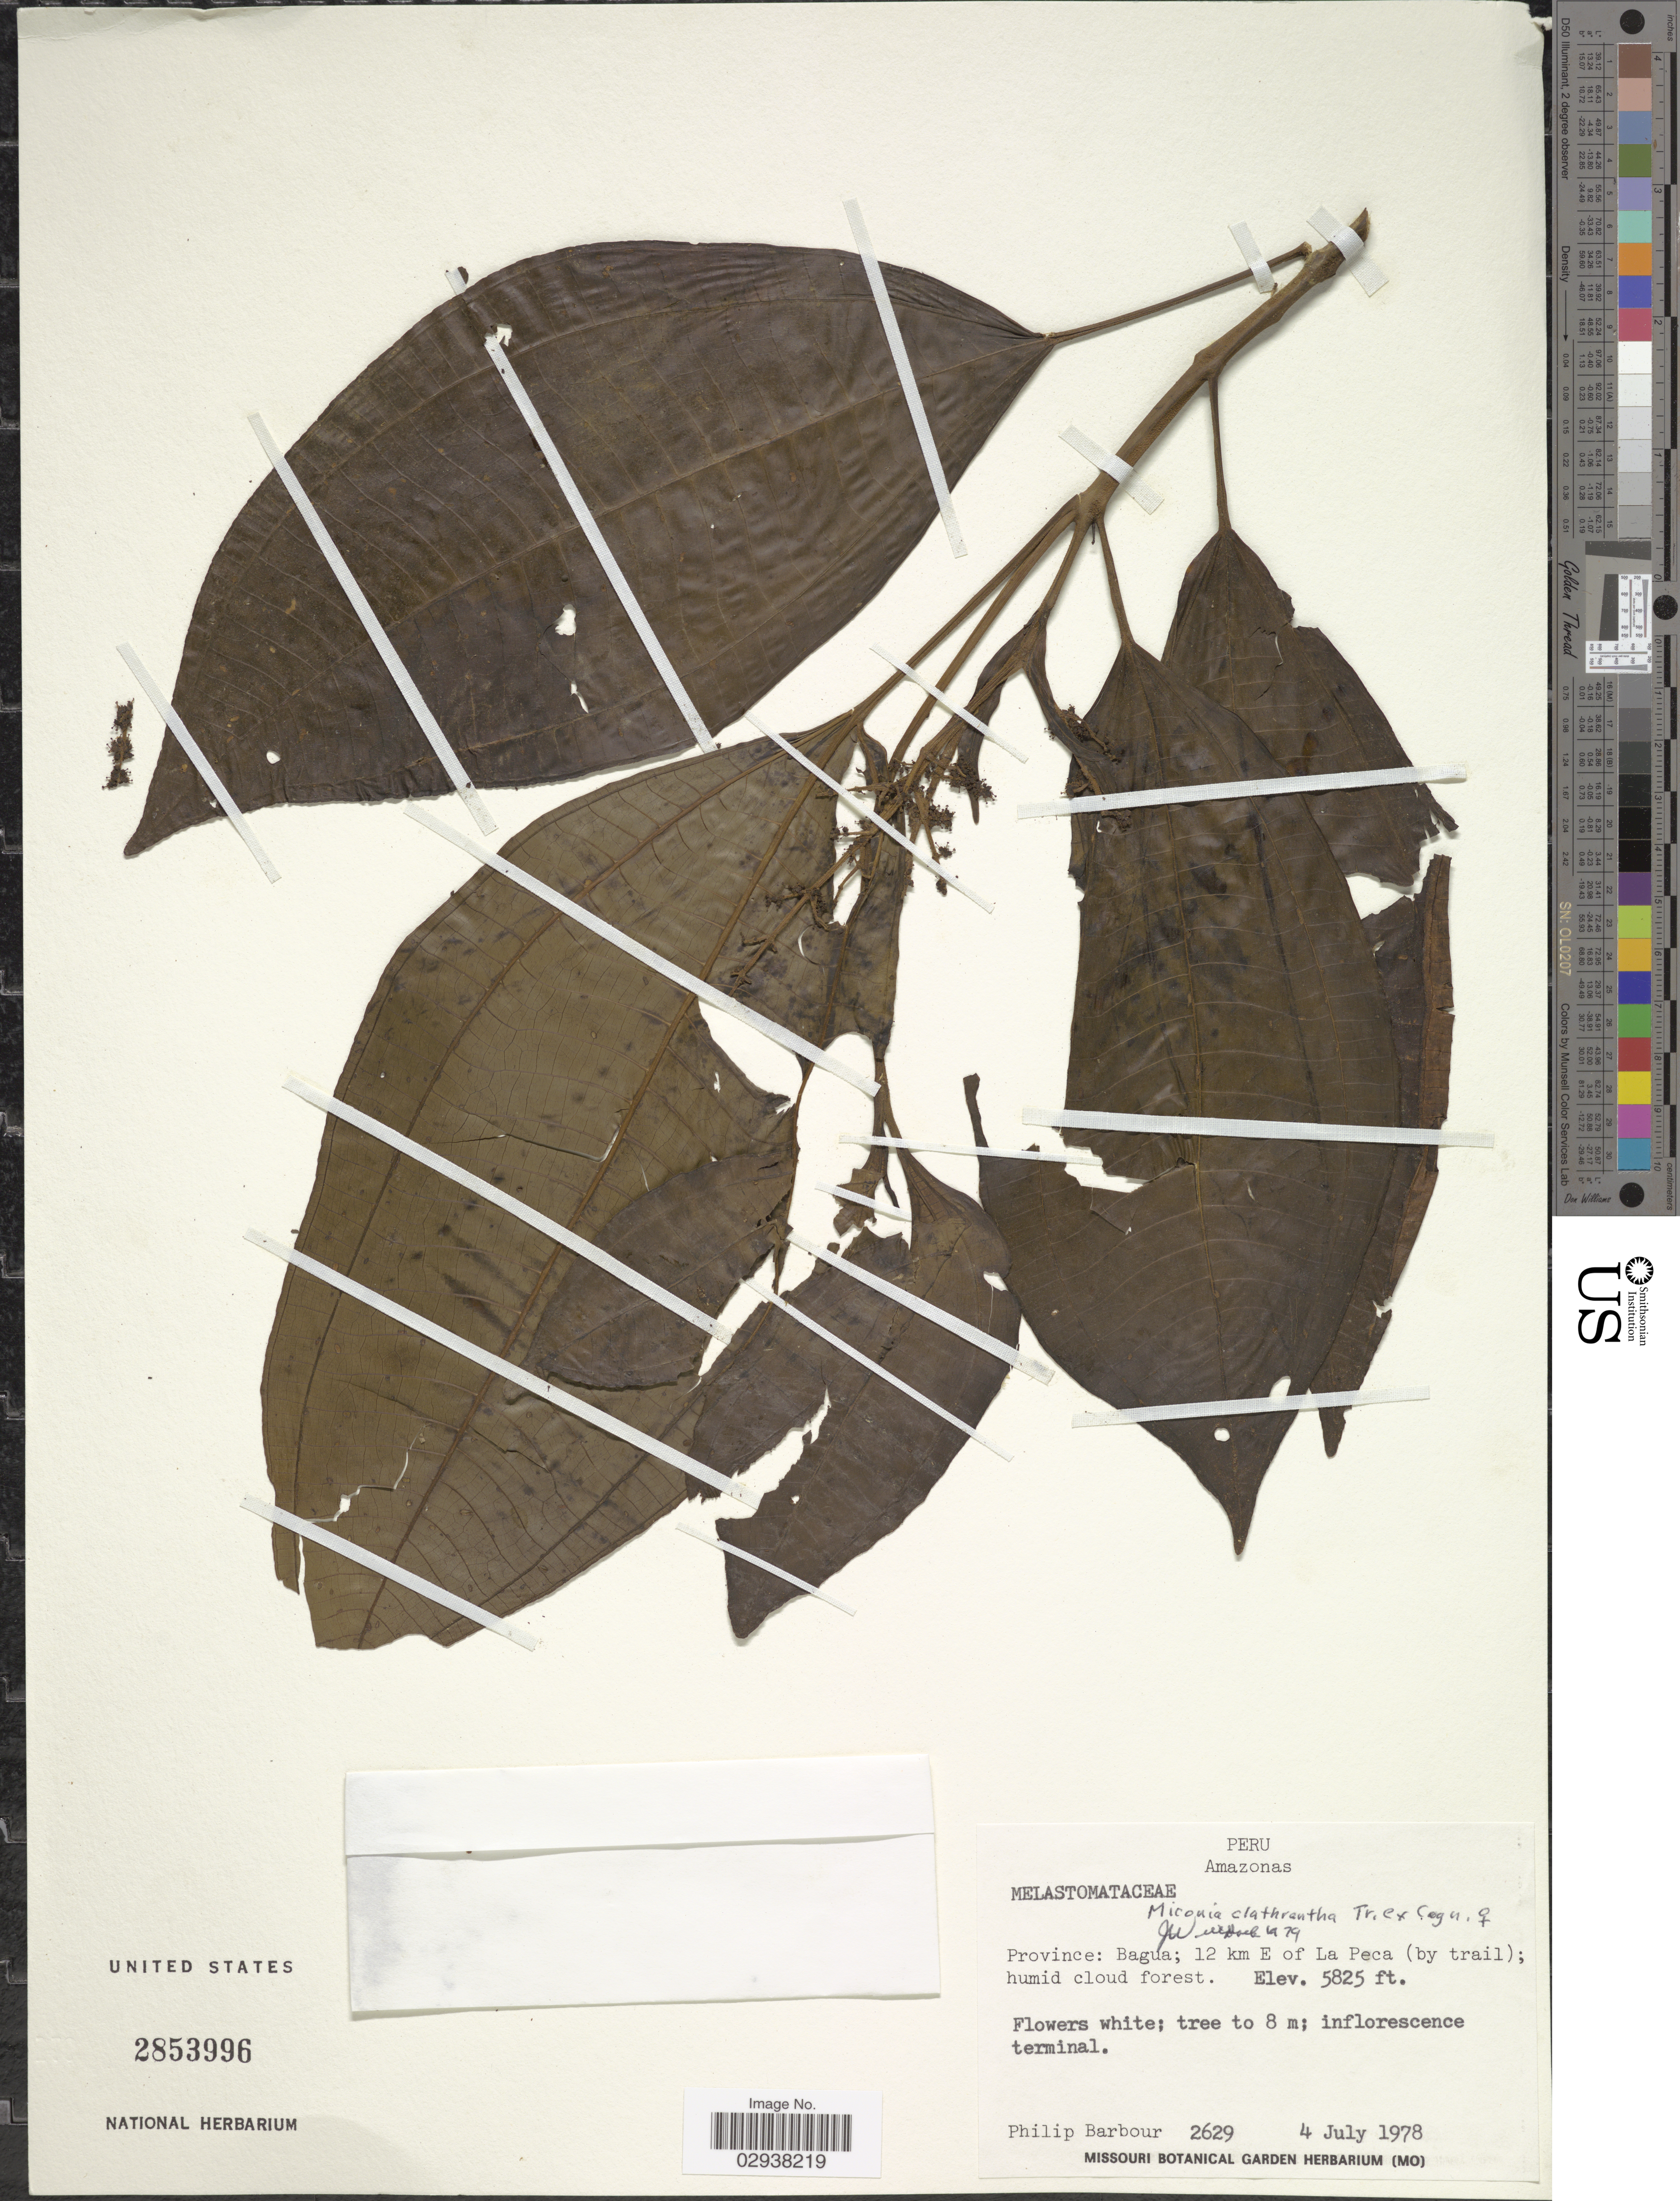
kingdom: Plantae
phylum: Tracheophyta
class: Magnoliopsida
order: Myrtales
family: Melastomataceae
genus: Miconia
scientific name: Miconia clathrantha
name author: Triana ex Cogn. in A. DC.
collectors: P. Barbour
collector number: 2629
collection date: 1978-07-04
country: Peru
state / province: Amazonas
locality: Province: Bagua; 12 km E of La Peca (by trail).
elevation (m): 1775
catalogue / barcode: US 2853996